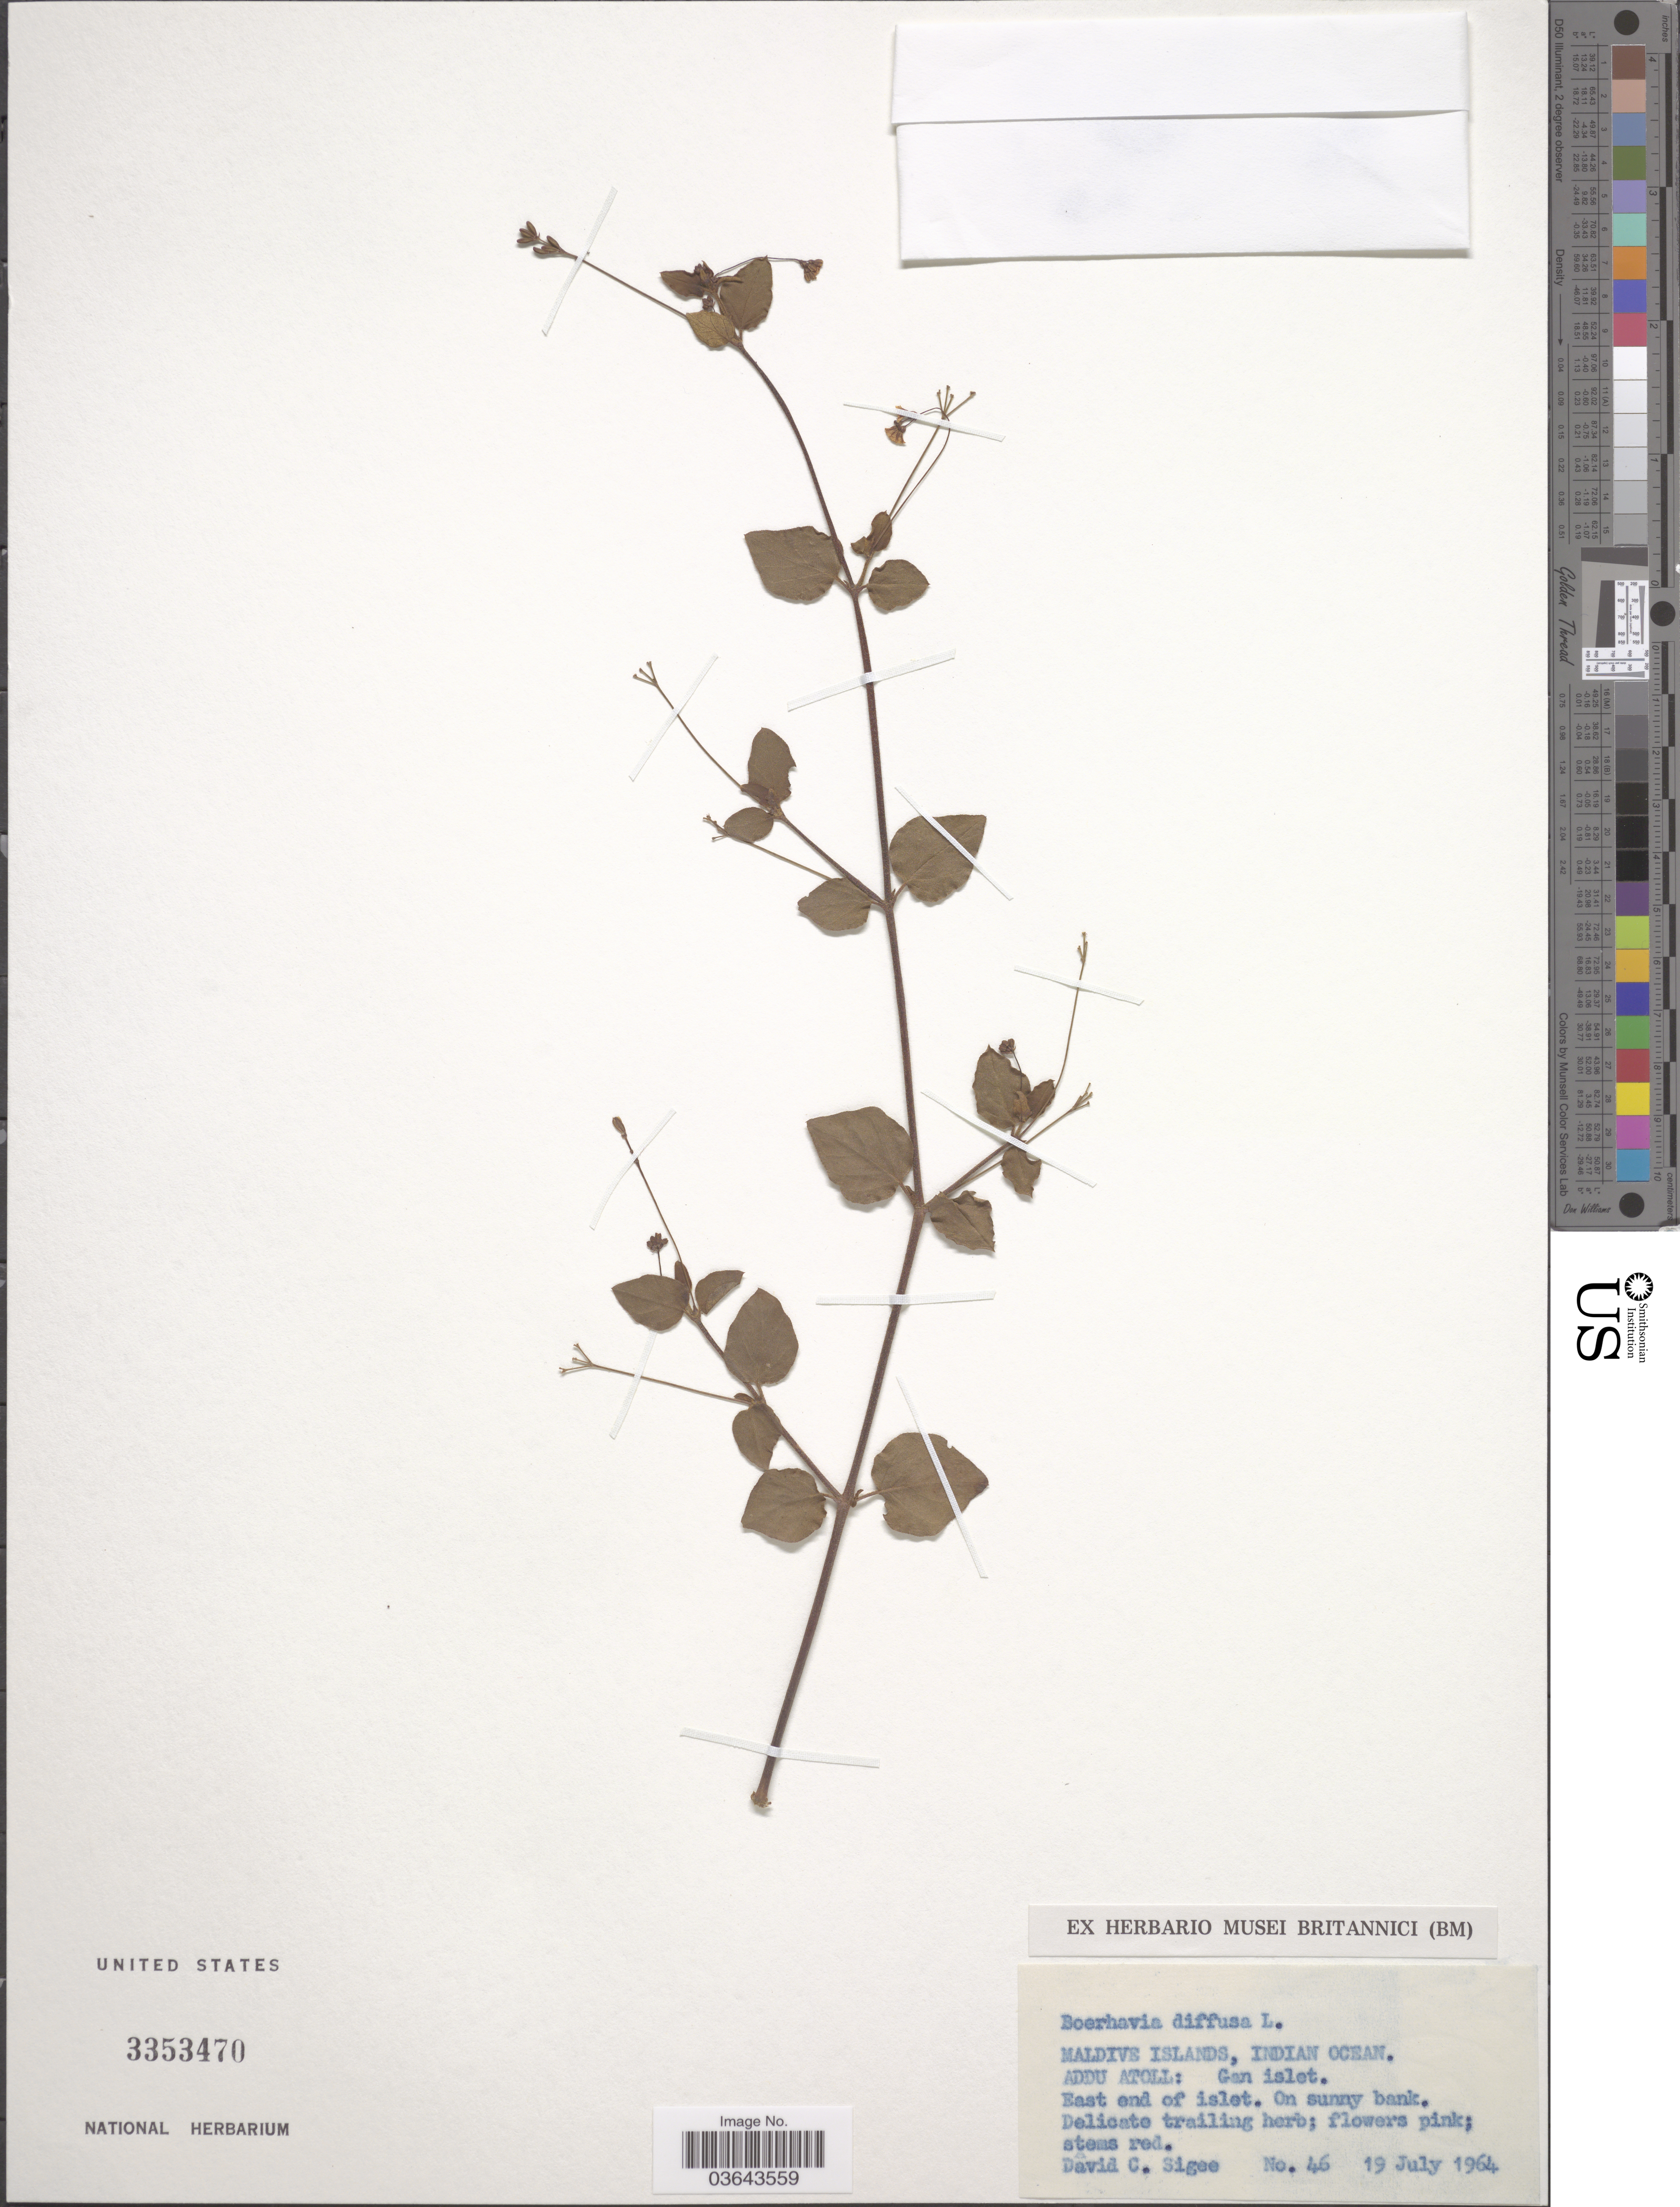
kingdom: Plantae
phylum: Tracheophyta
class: Magnoliopsida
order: Caryophyllales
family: Nyctaginaceae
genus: Boerhavia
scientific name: Boerhavia diffusa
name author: L.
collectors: D. C. Sigee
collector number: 46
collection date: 1964-07-19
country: Maldive Islands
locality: Indian Ocean. Addu Atoll: Gan Islet. East end of islet.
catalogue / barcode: US 3353470